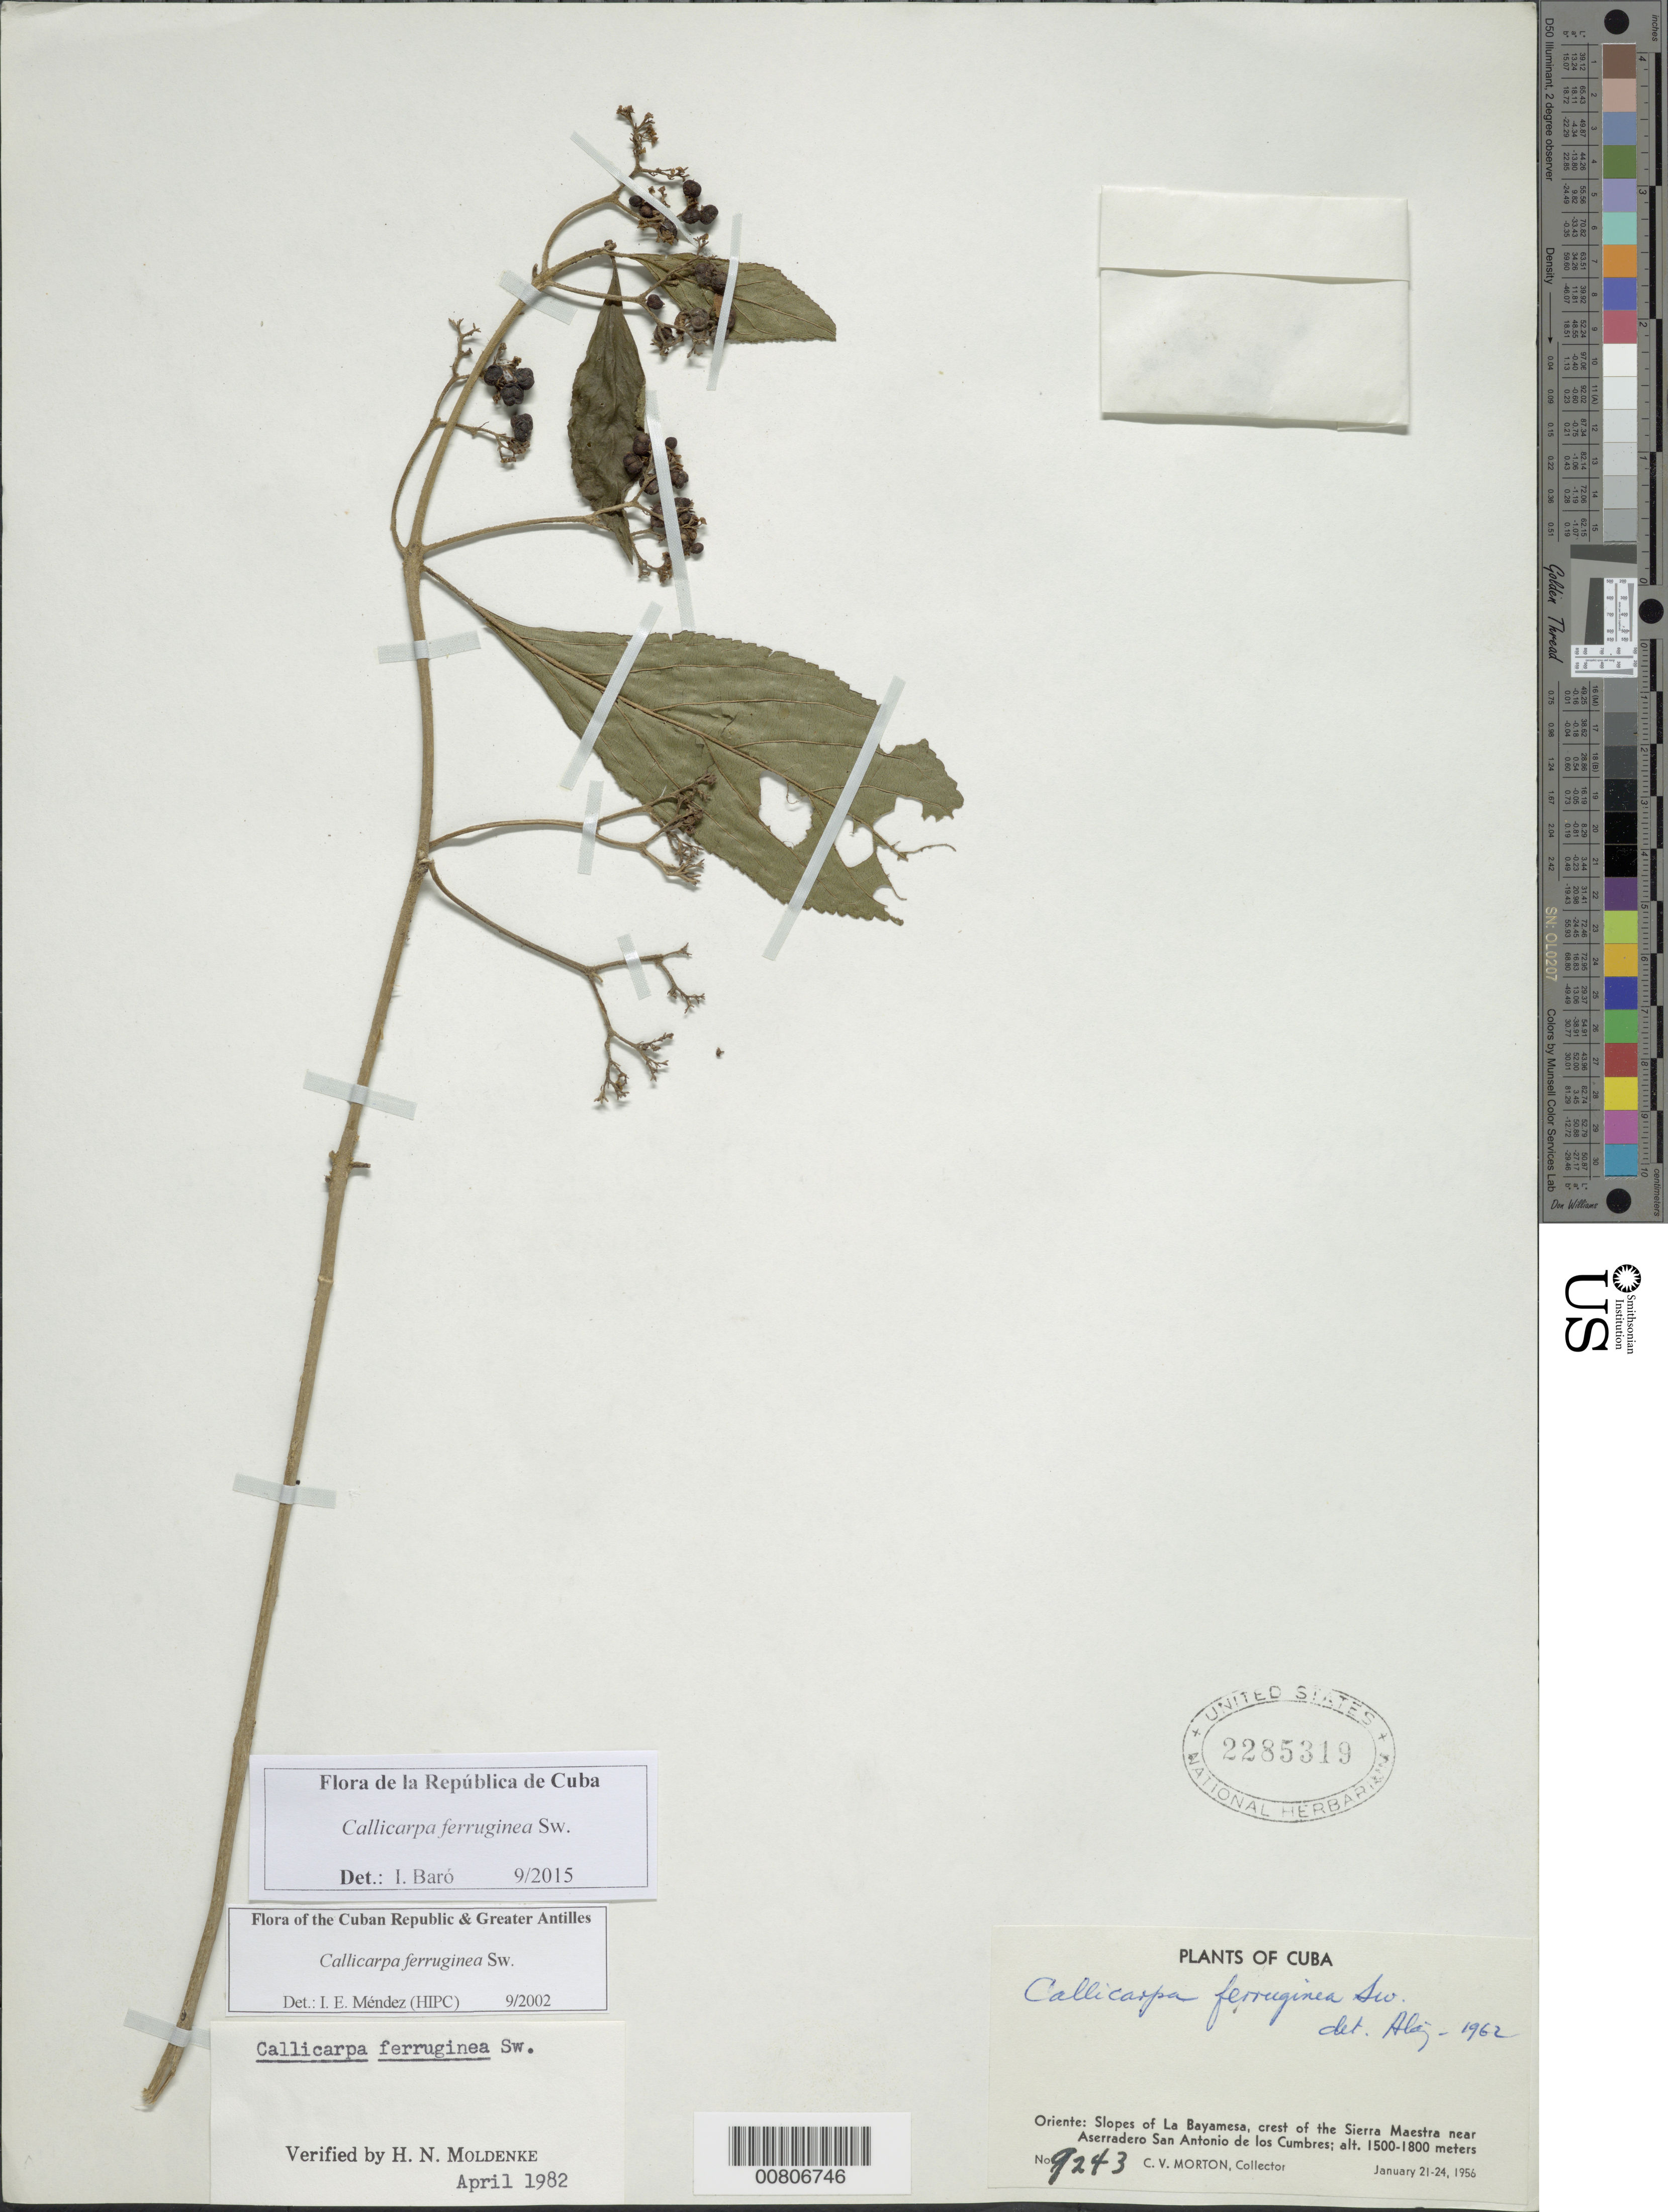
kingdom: Plantae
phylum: Tracheophyta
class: Magnoliopsida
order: Lamiales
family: Lamiaceae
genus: Callicarpa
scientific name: Callicarpa ferruginea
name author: Sw.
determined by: Baró Oliedo, I.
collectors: C. V. Morton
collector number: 9243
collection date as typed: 21 Jan 1956 to 24 Jan 1956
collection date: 1956-01-21/1956-01-24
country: Cuba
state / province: Oriente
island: Cuba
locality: La Bayamesa, crest of Sierra Maestra, near Aserradero San Antonio de los Cumbres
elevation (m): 1500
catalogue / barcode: US 2285319